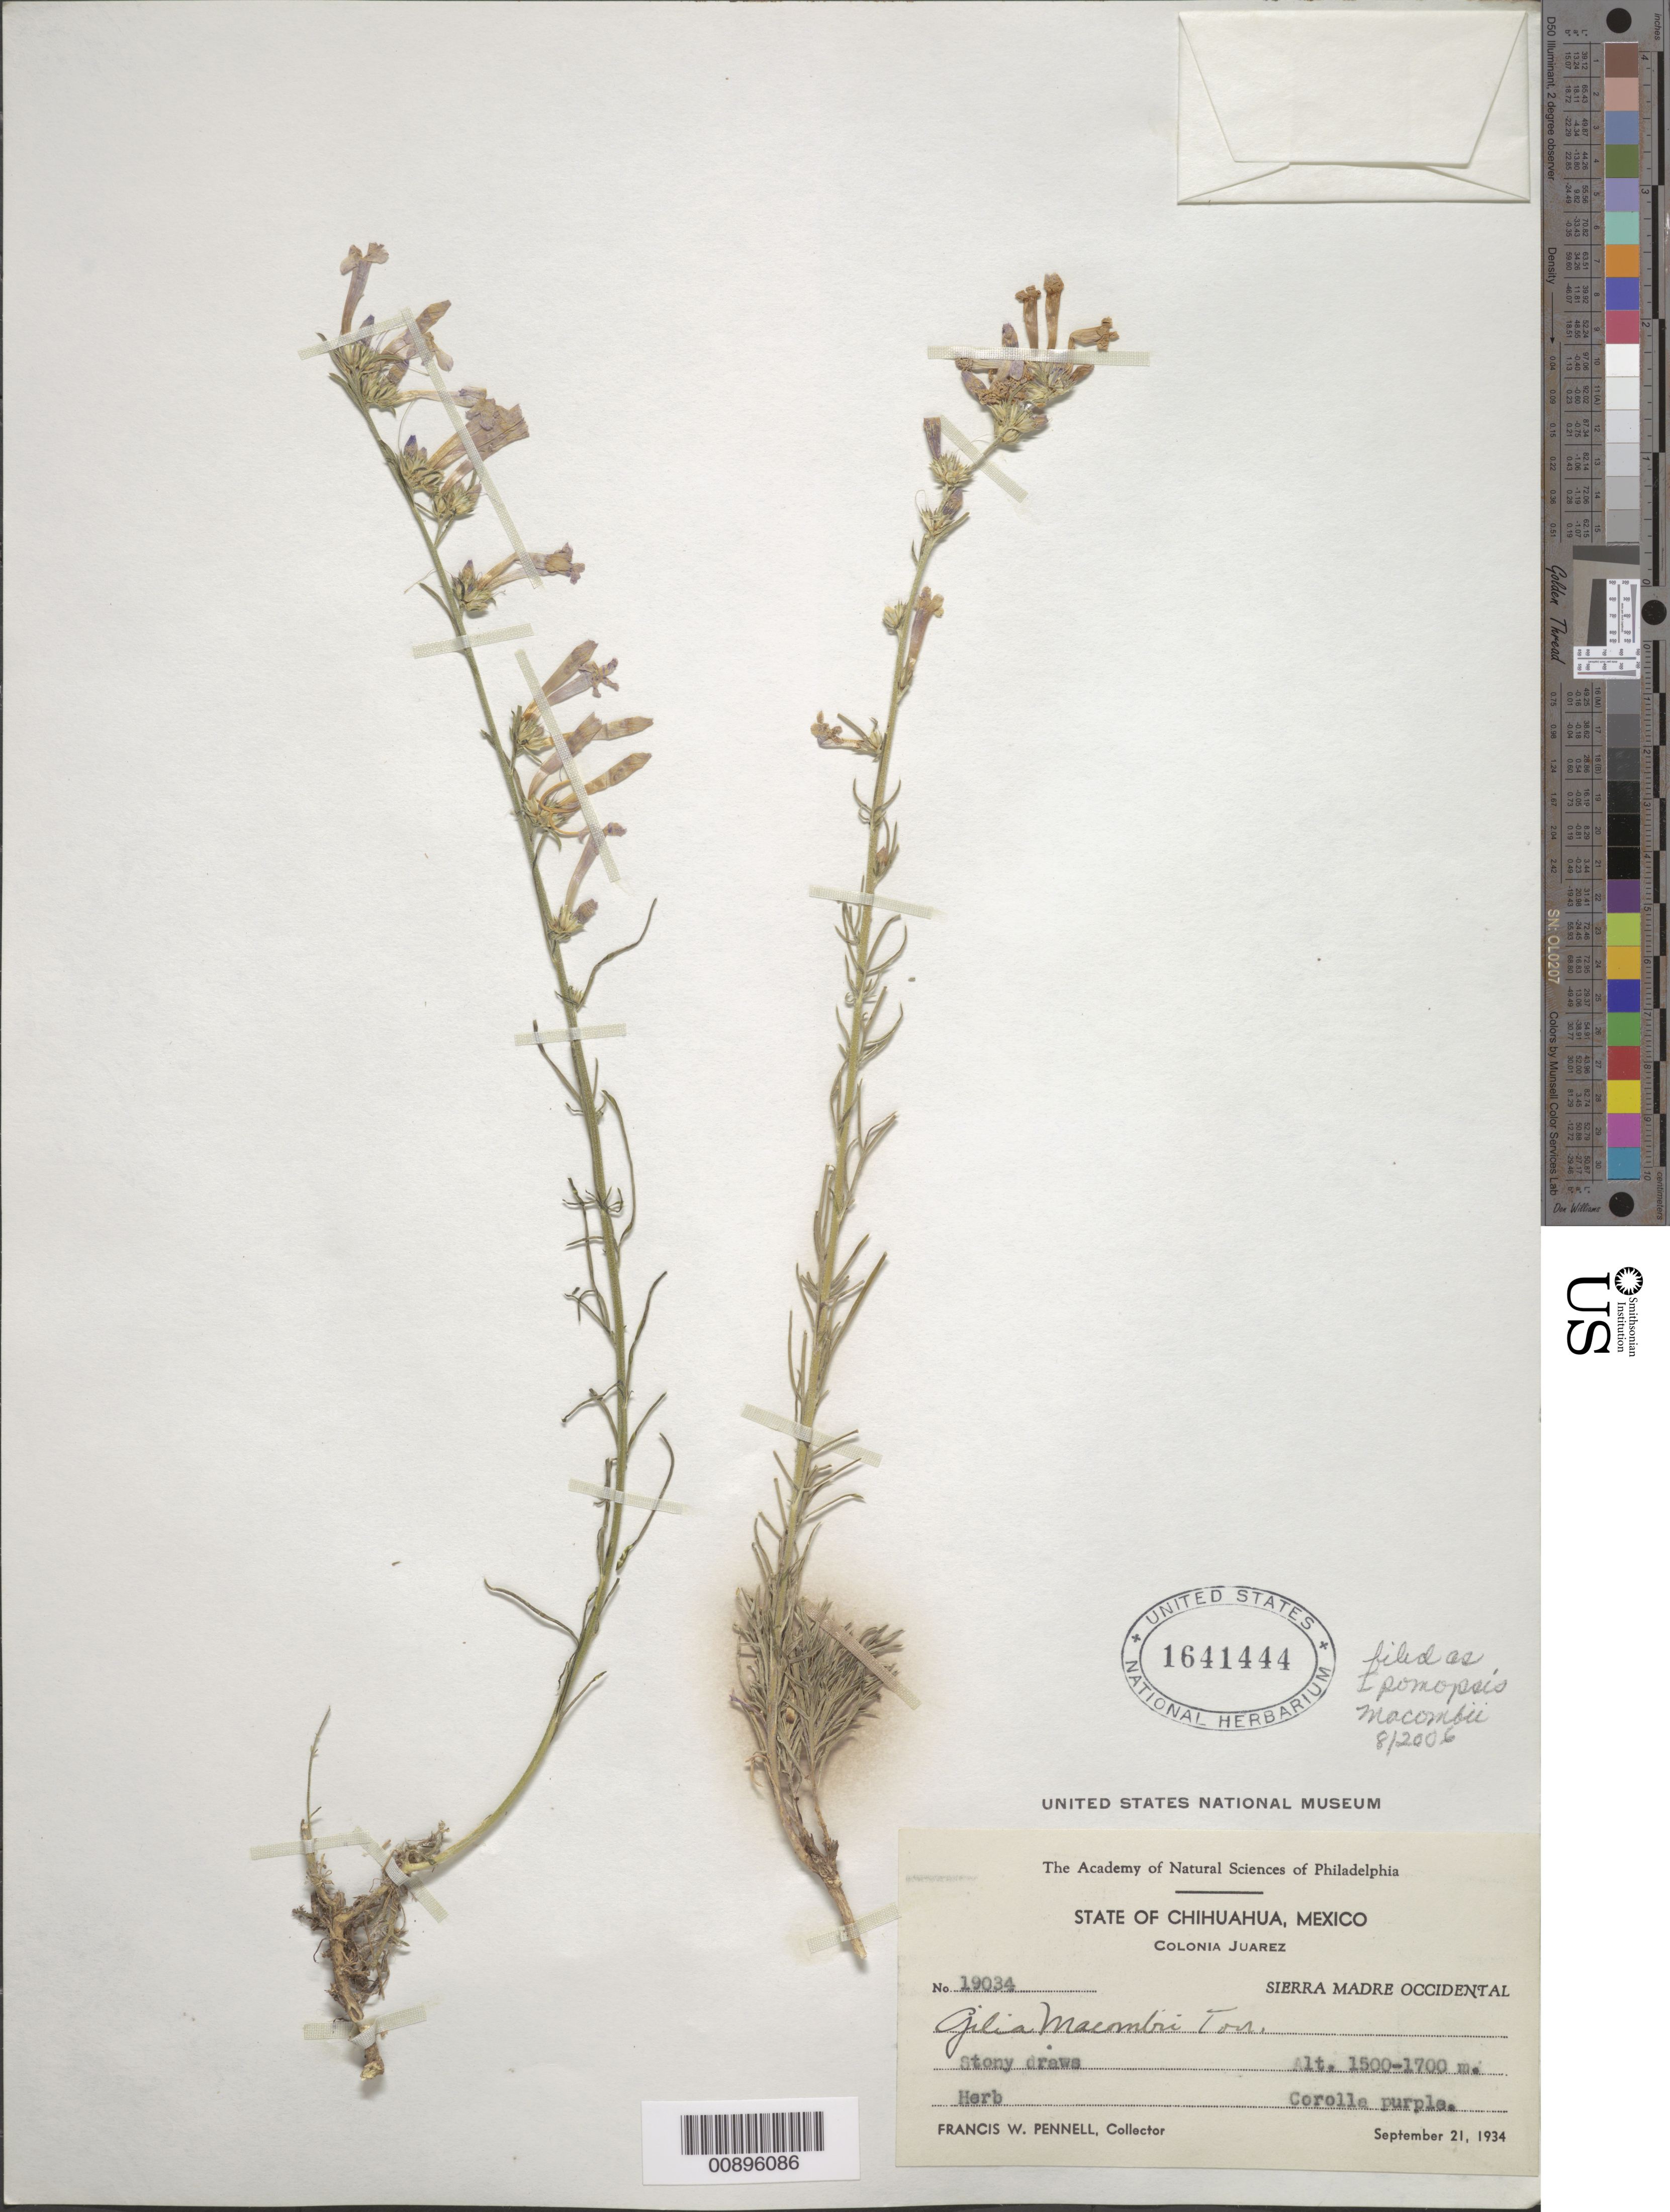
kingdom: Plantae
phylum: Tracheophyta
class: Magnoliopsida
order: Ericales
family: Polemoniaceae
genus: Ipomopsis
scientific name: Ipomopsis macombii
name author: (Torr. ex A. Gray) V.E. Grant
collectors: F. W. Pennell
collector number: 19034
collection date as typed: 21 Sep 1934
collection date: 1934-09-21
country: Mexico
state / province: Chihuahua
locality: Colonia Juárez. Sierra Madre Occidental, Chihuahua.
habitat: Stony draws.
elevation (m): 1700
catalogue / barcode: US 1641444